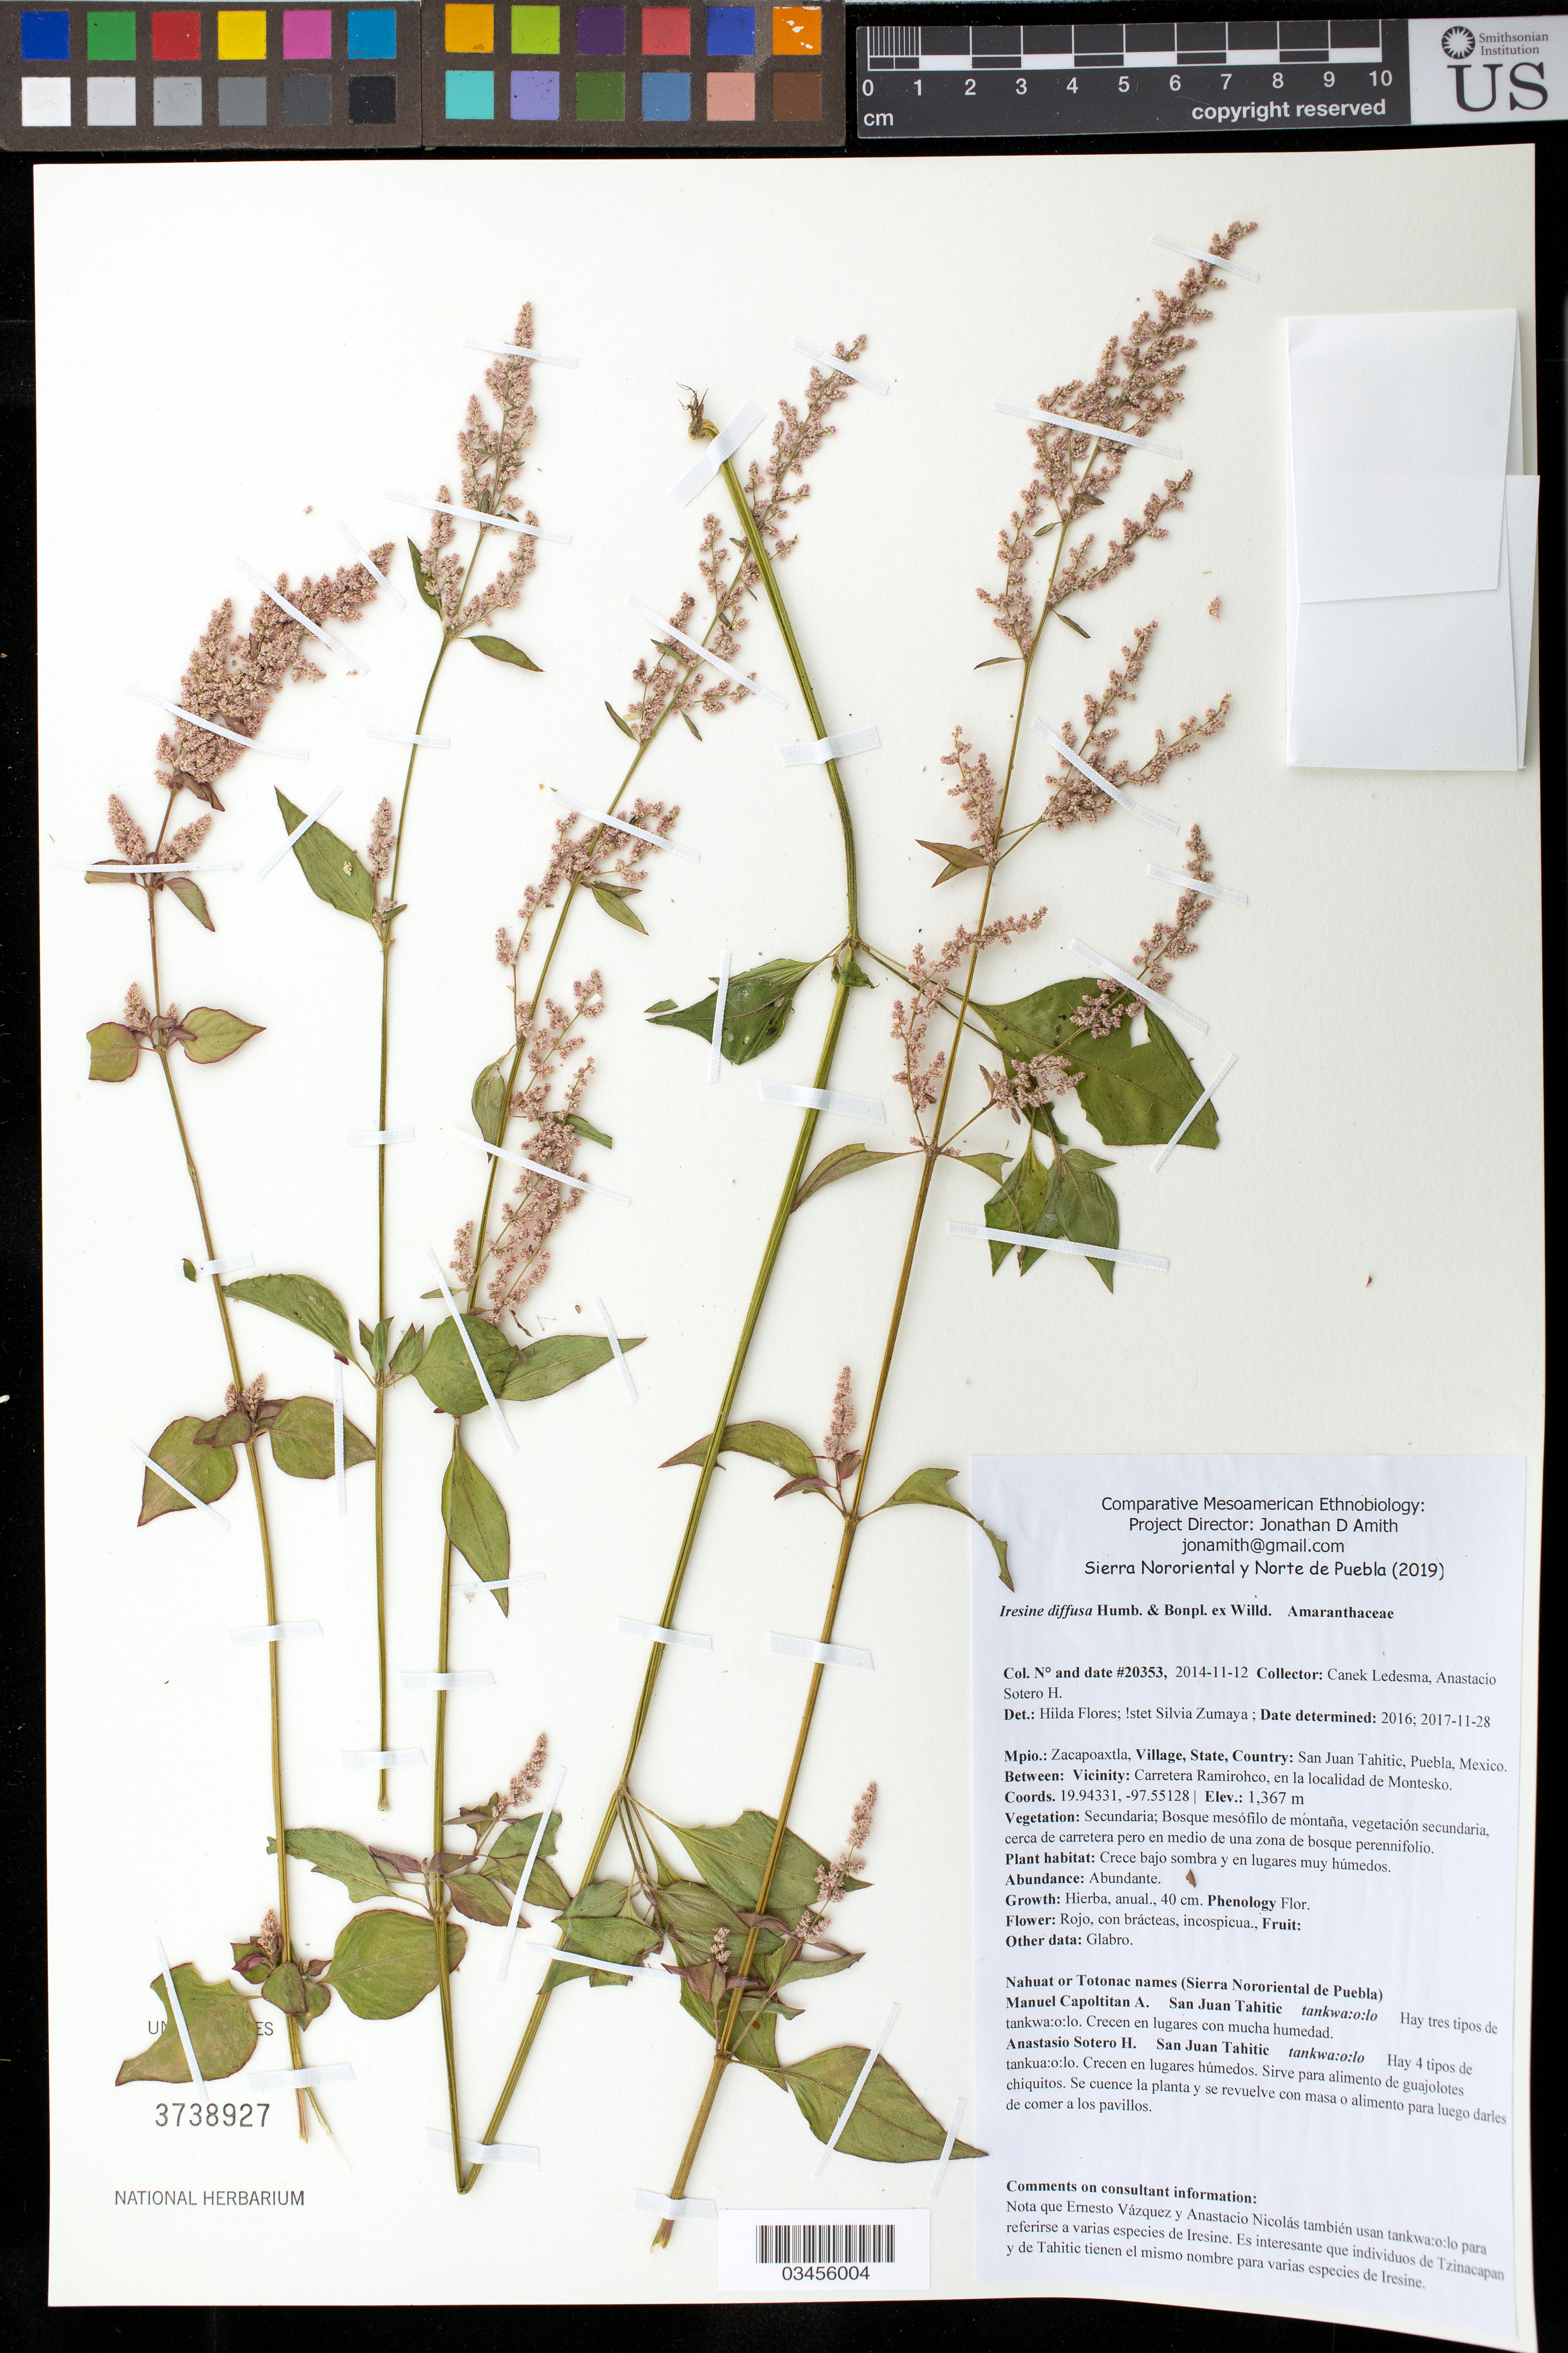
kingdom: Plantae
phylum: Tracheophyta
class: Magnoliopsida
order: Caryophyllales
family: Amaranthaceae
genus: Iresine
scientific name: Iresine diffusa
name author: Humb. & Bonpl. ex Willd.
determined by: Flores, H.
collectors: Canek Ledesma C.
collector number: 20353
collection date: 2014-11-12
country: México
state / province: Puebla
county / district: Zacapoaxtla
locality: PUEBLO: San Juan Tahitic; LOCALIDAD EXACTA: Carretera Ramirohko, en la localidad de Montesko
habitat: Bosque mesófilo de montaña, vegetación secundaria, cerca de carretera pero en medio de una zona de bosque perennifolio; crece bajo sombra y en lugares muy húmedos.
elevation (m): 1367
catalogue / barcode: US 3738927